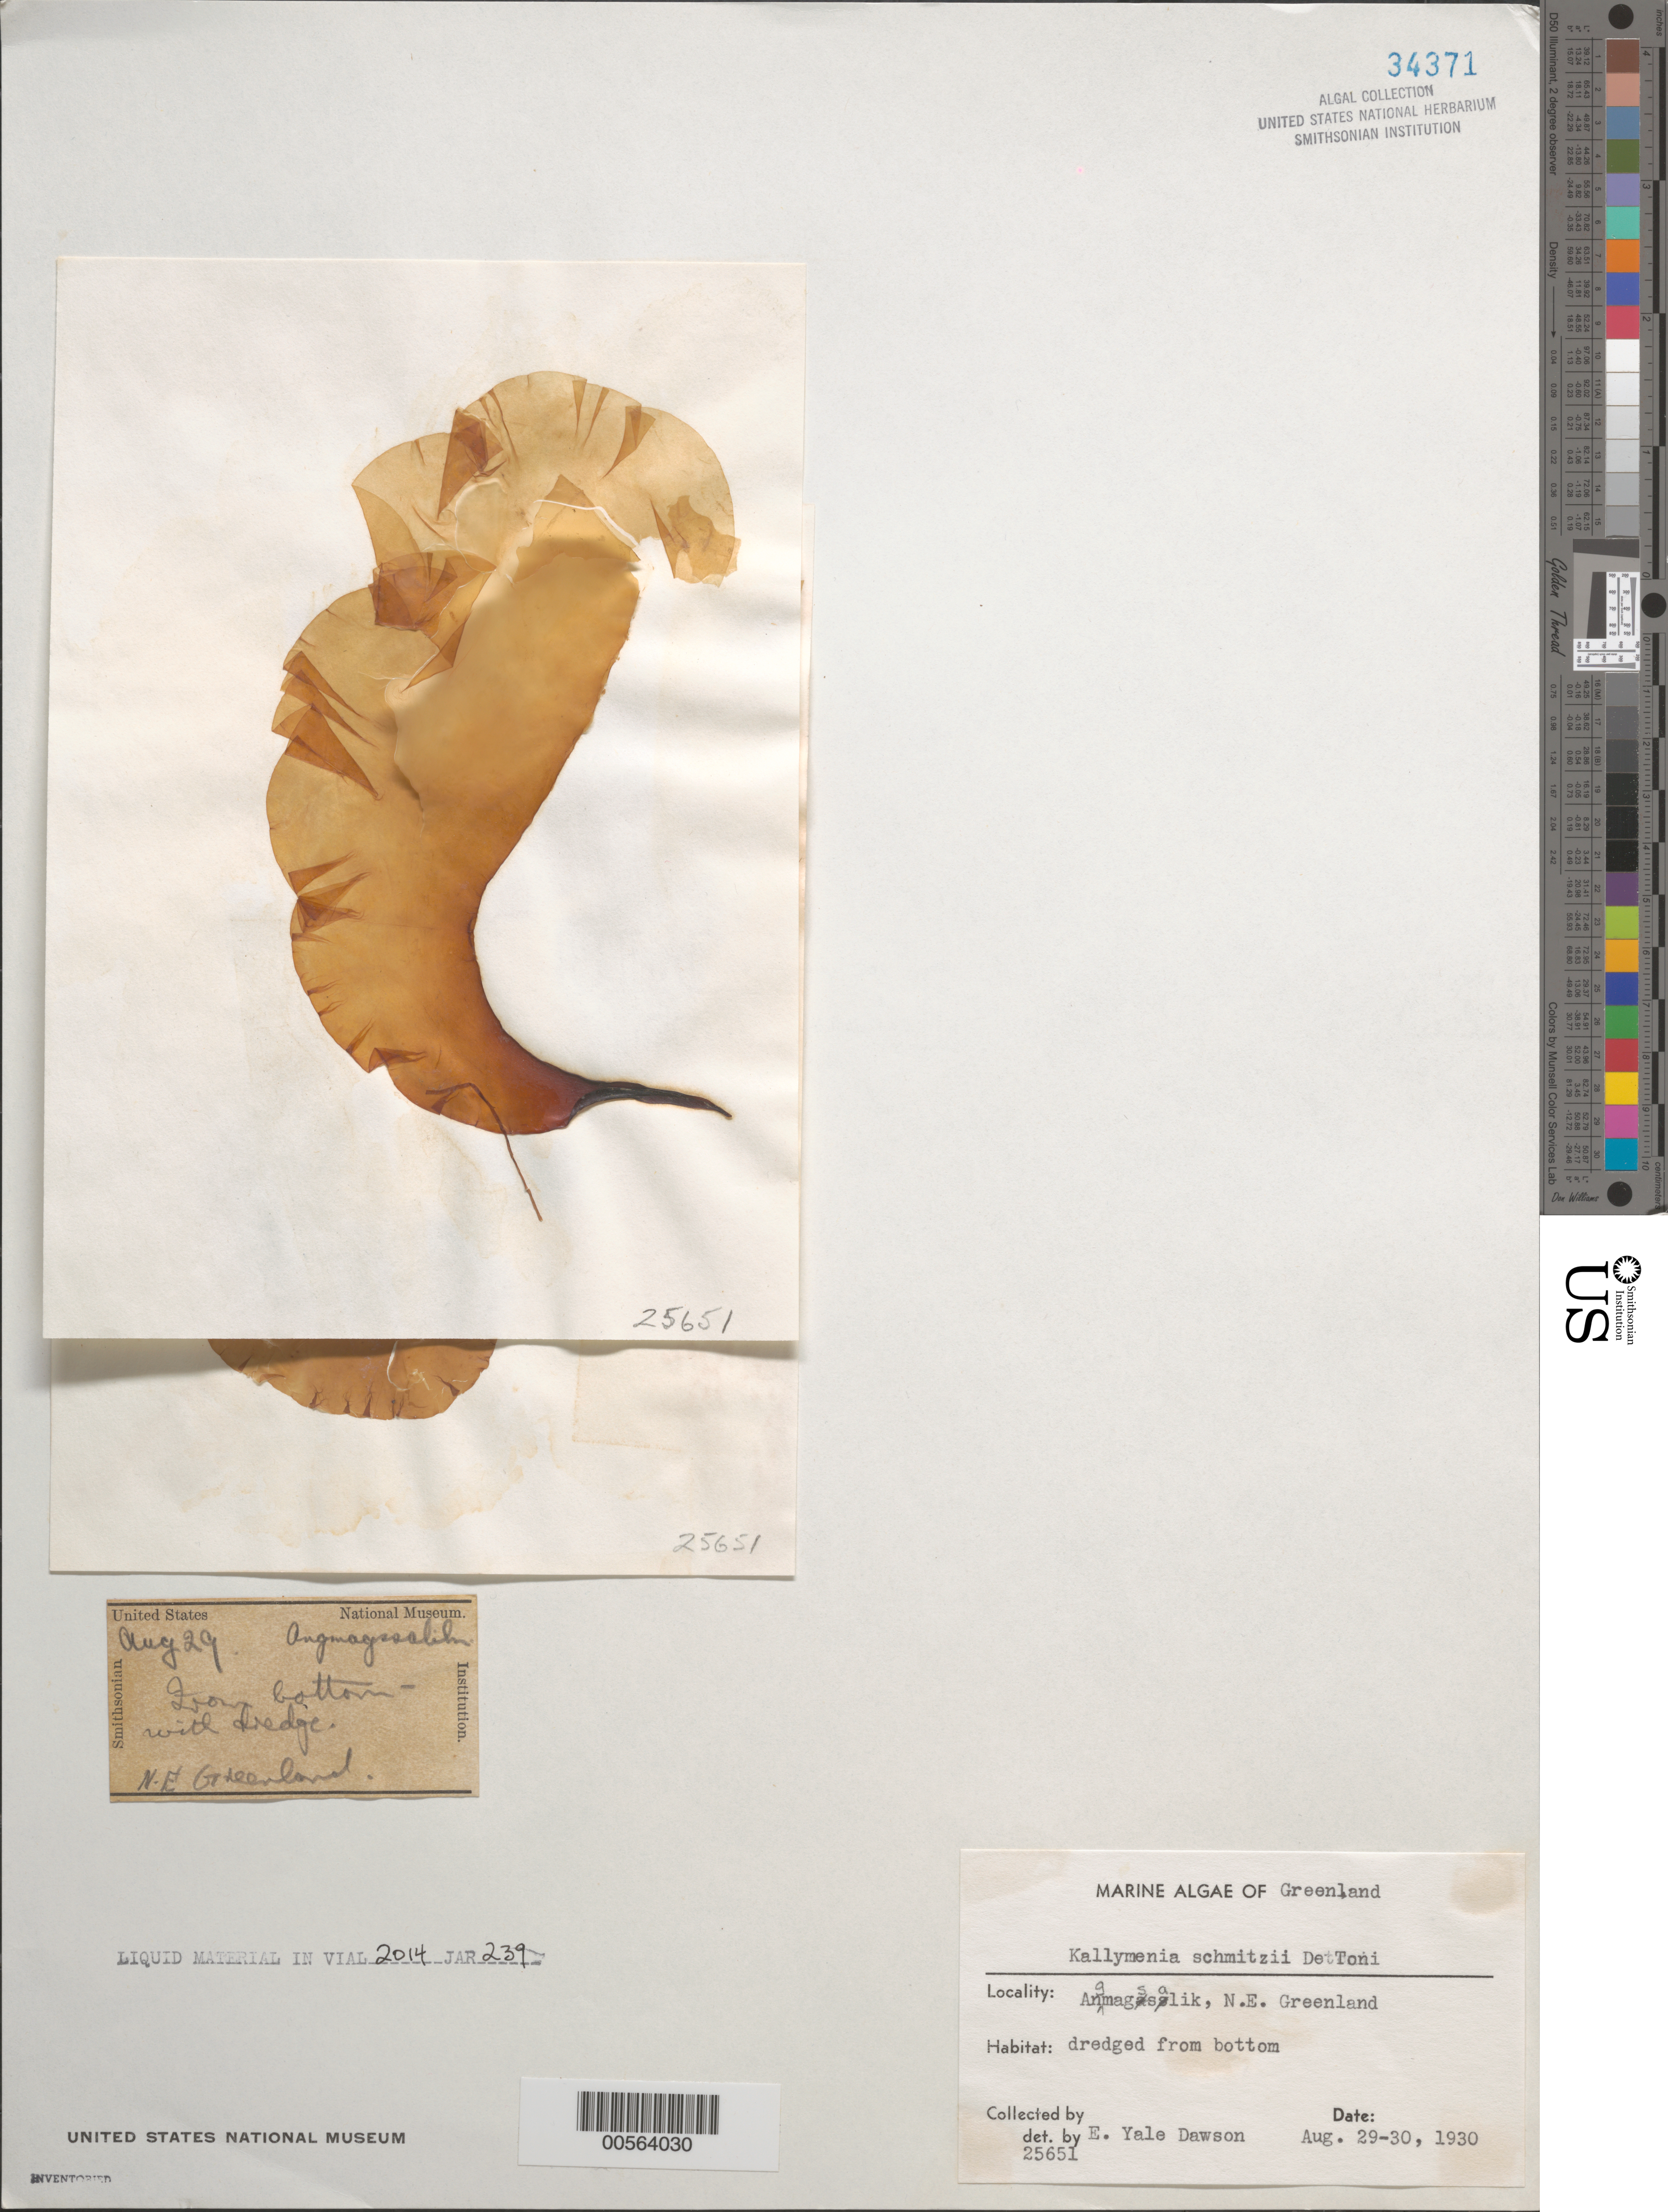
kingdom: Plantae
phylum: Rhodophyta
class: Florideophyceae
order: Gigartinales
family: Kallymeniaceae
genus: Kallymenia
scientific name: Kallymenia schmitzii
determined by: Dawson, E. Y.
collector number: EYD 25651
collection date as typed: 29 Aug 1930 TO 30 Aug 1930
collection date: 1930-08-29/1930-08-30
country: Greenland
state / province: Ostgronland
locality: Angmagssalik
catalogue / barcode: US 34371